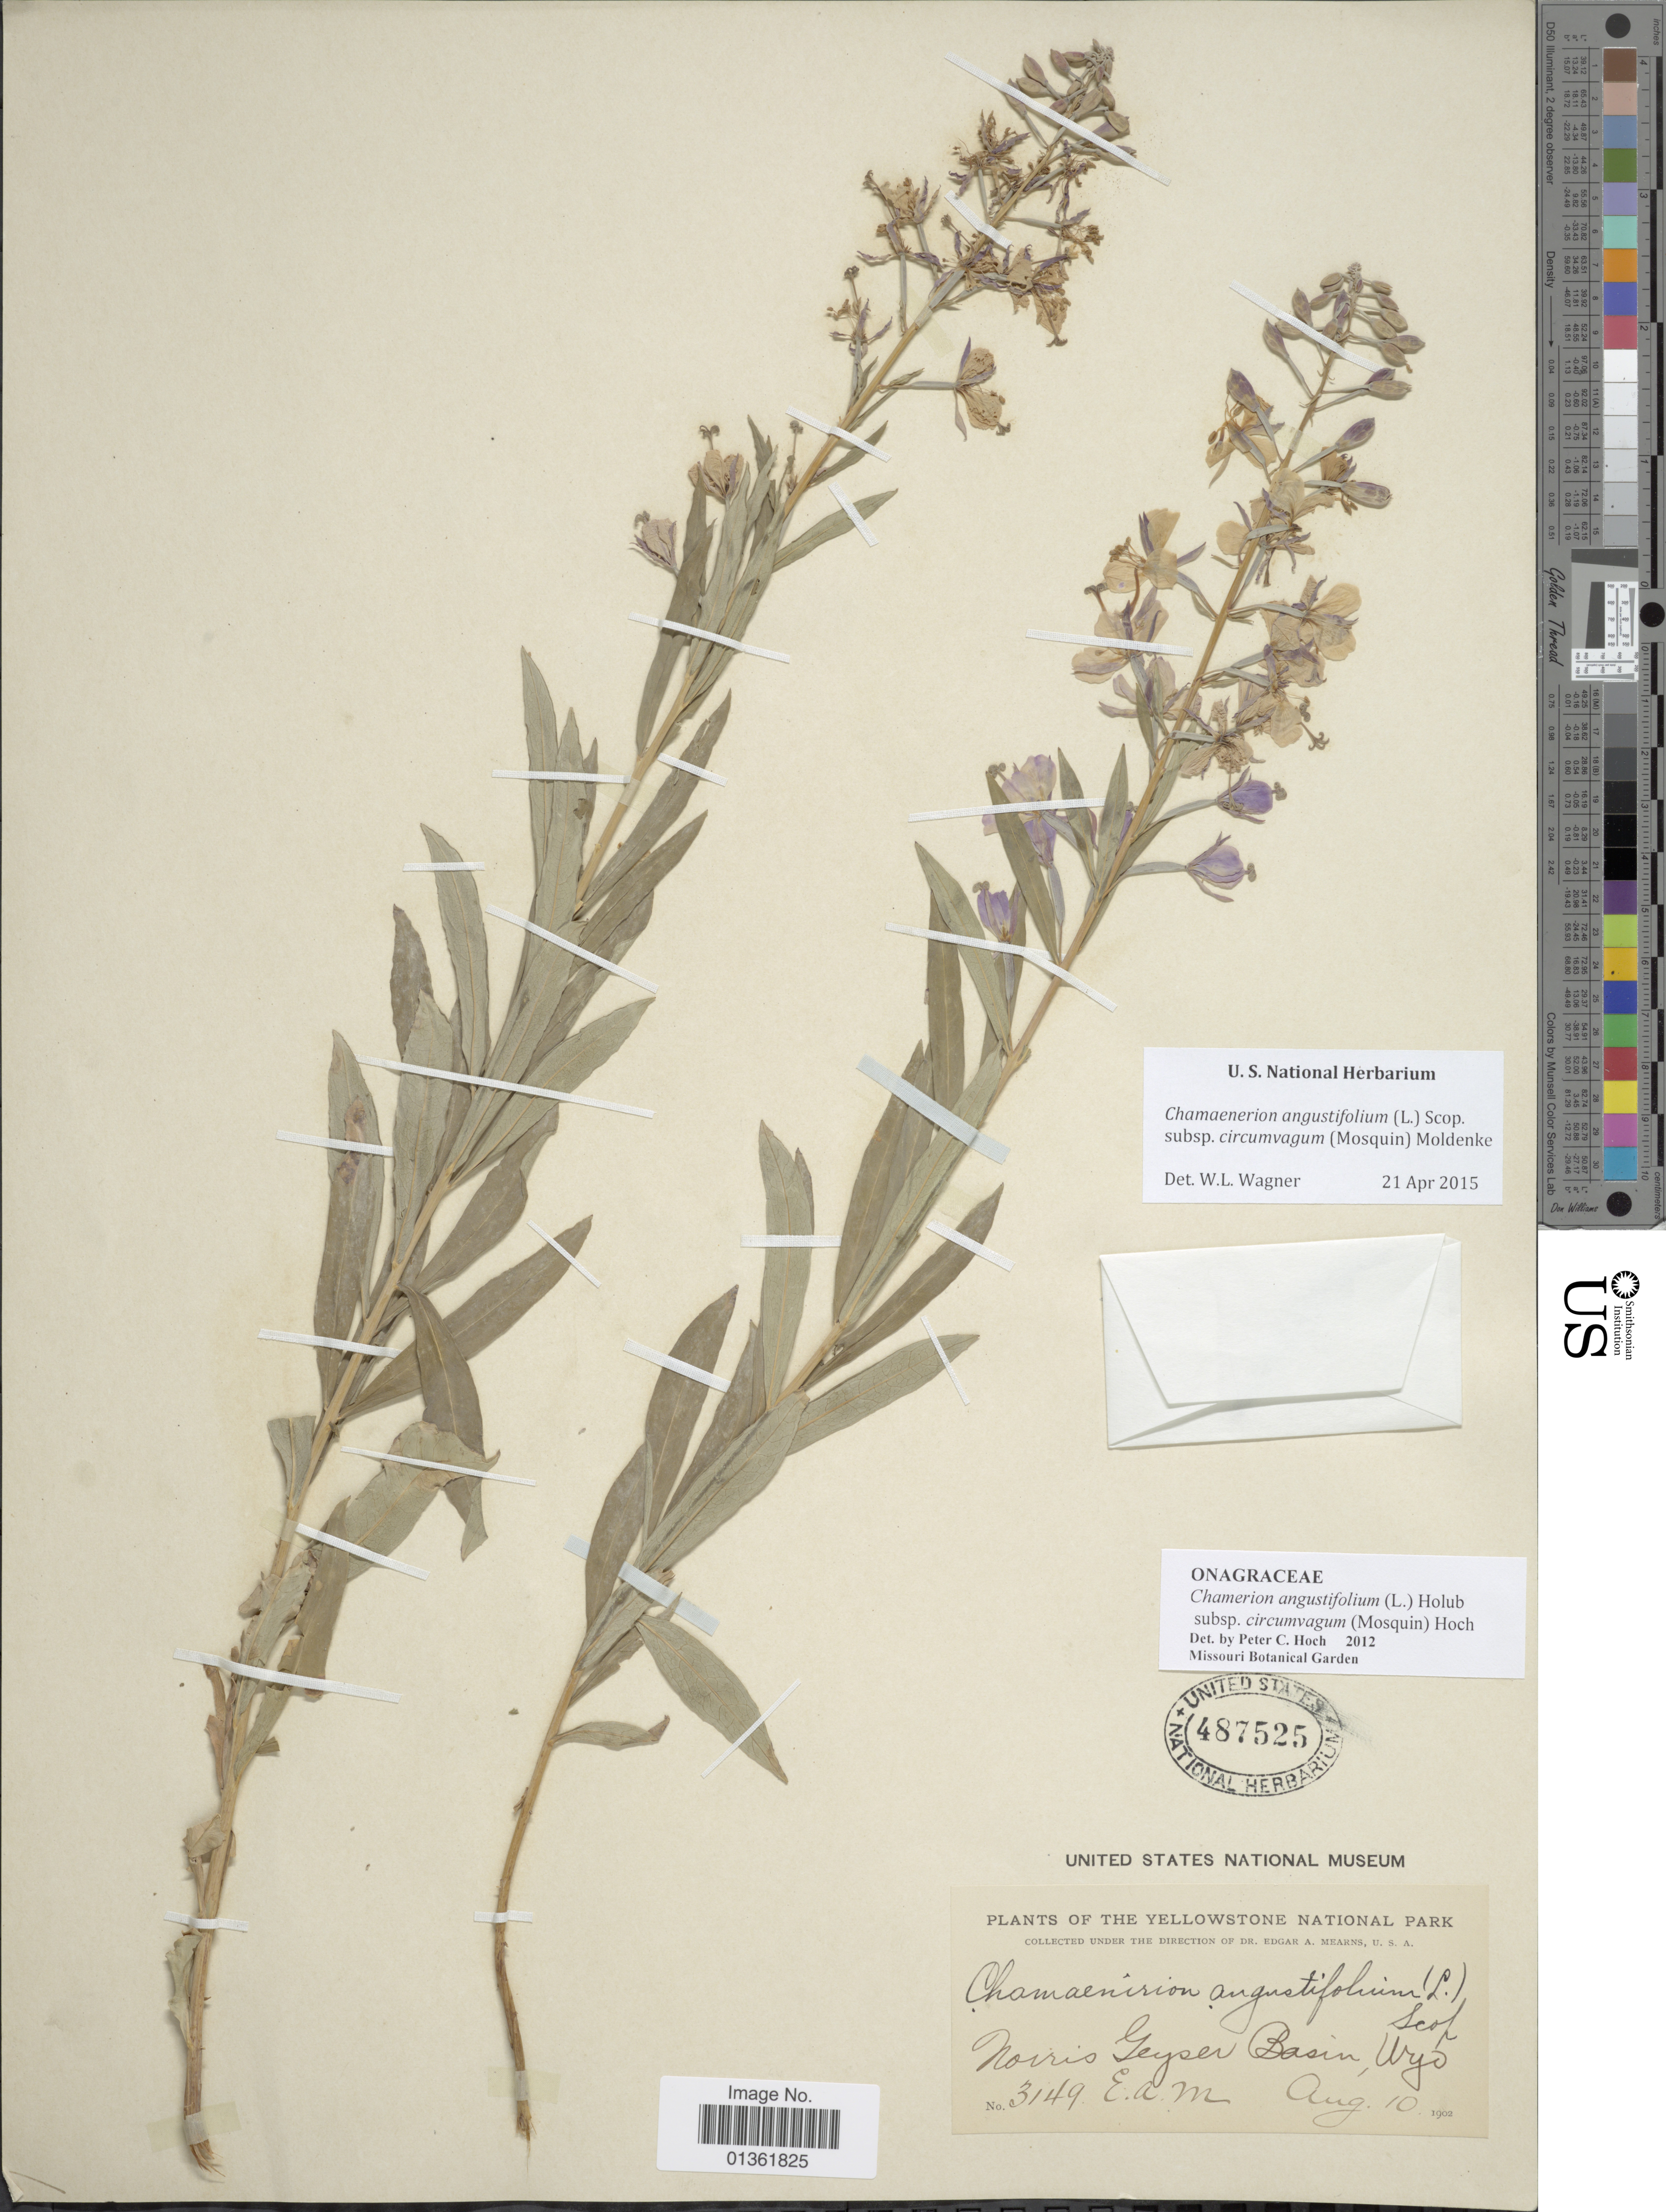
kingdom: Plantae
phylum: Tracheophyta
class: Magnoliopsida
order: Myrtales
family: Onagraceae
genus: Chamaenerion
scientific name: Chamaenerion angustifolium subsp. circumvagum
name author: (Mosquin) Moldenke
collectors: E. A. Mearns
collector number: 3149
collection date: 1902-08-10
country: United States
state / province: Wyoming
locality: Yellowstone National Park. Noiris Geyser Basin.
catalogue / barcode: US 487525